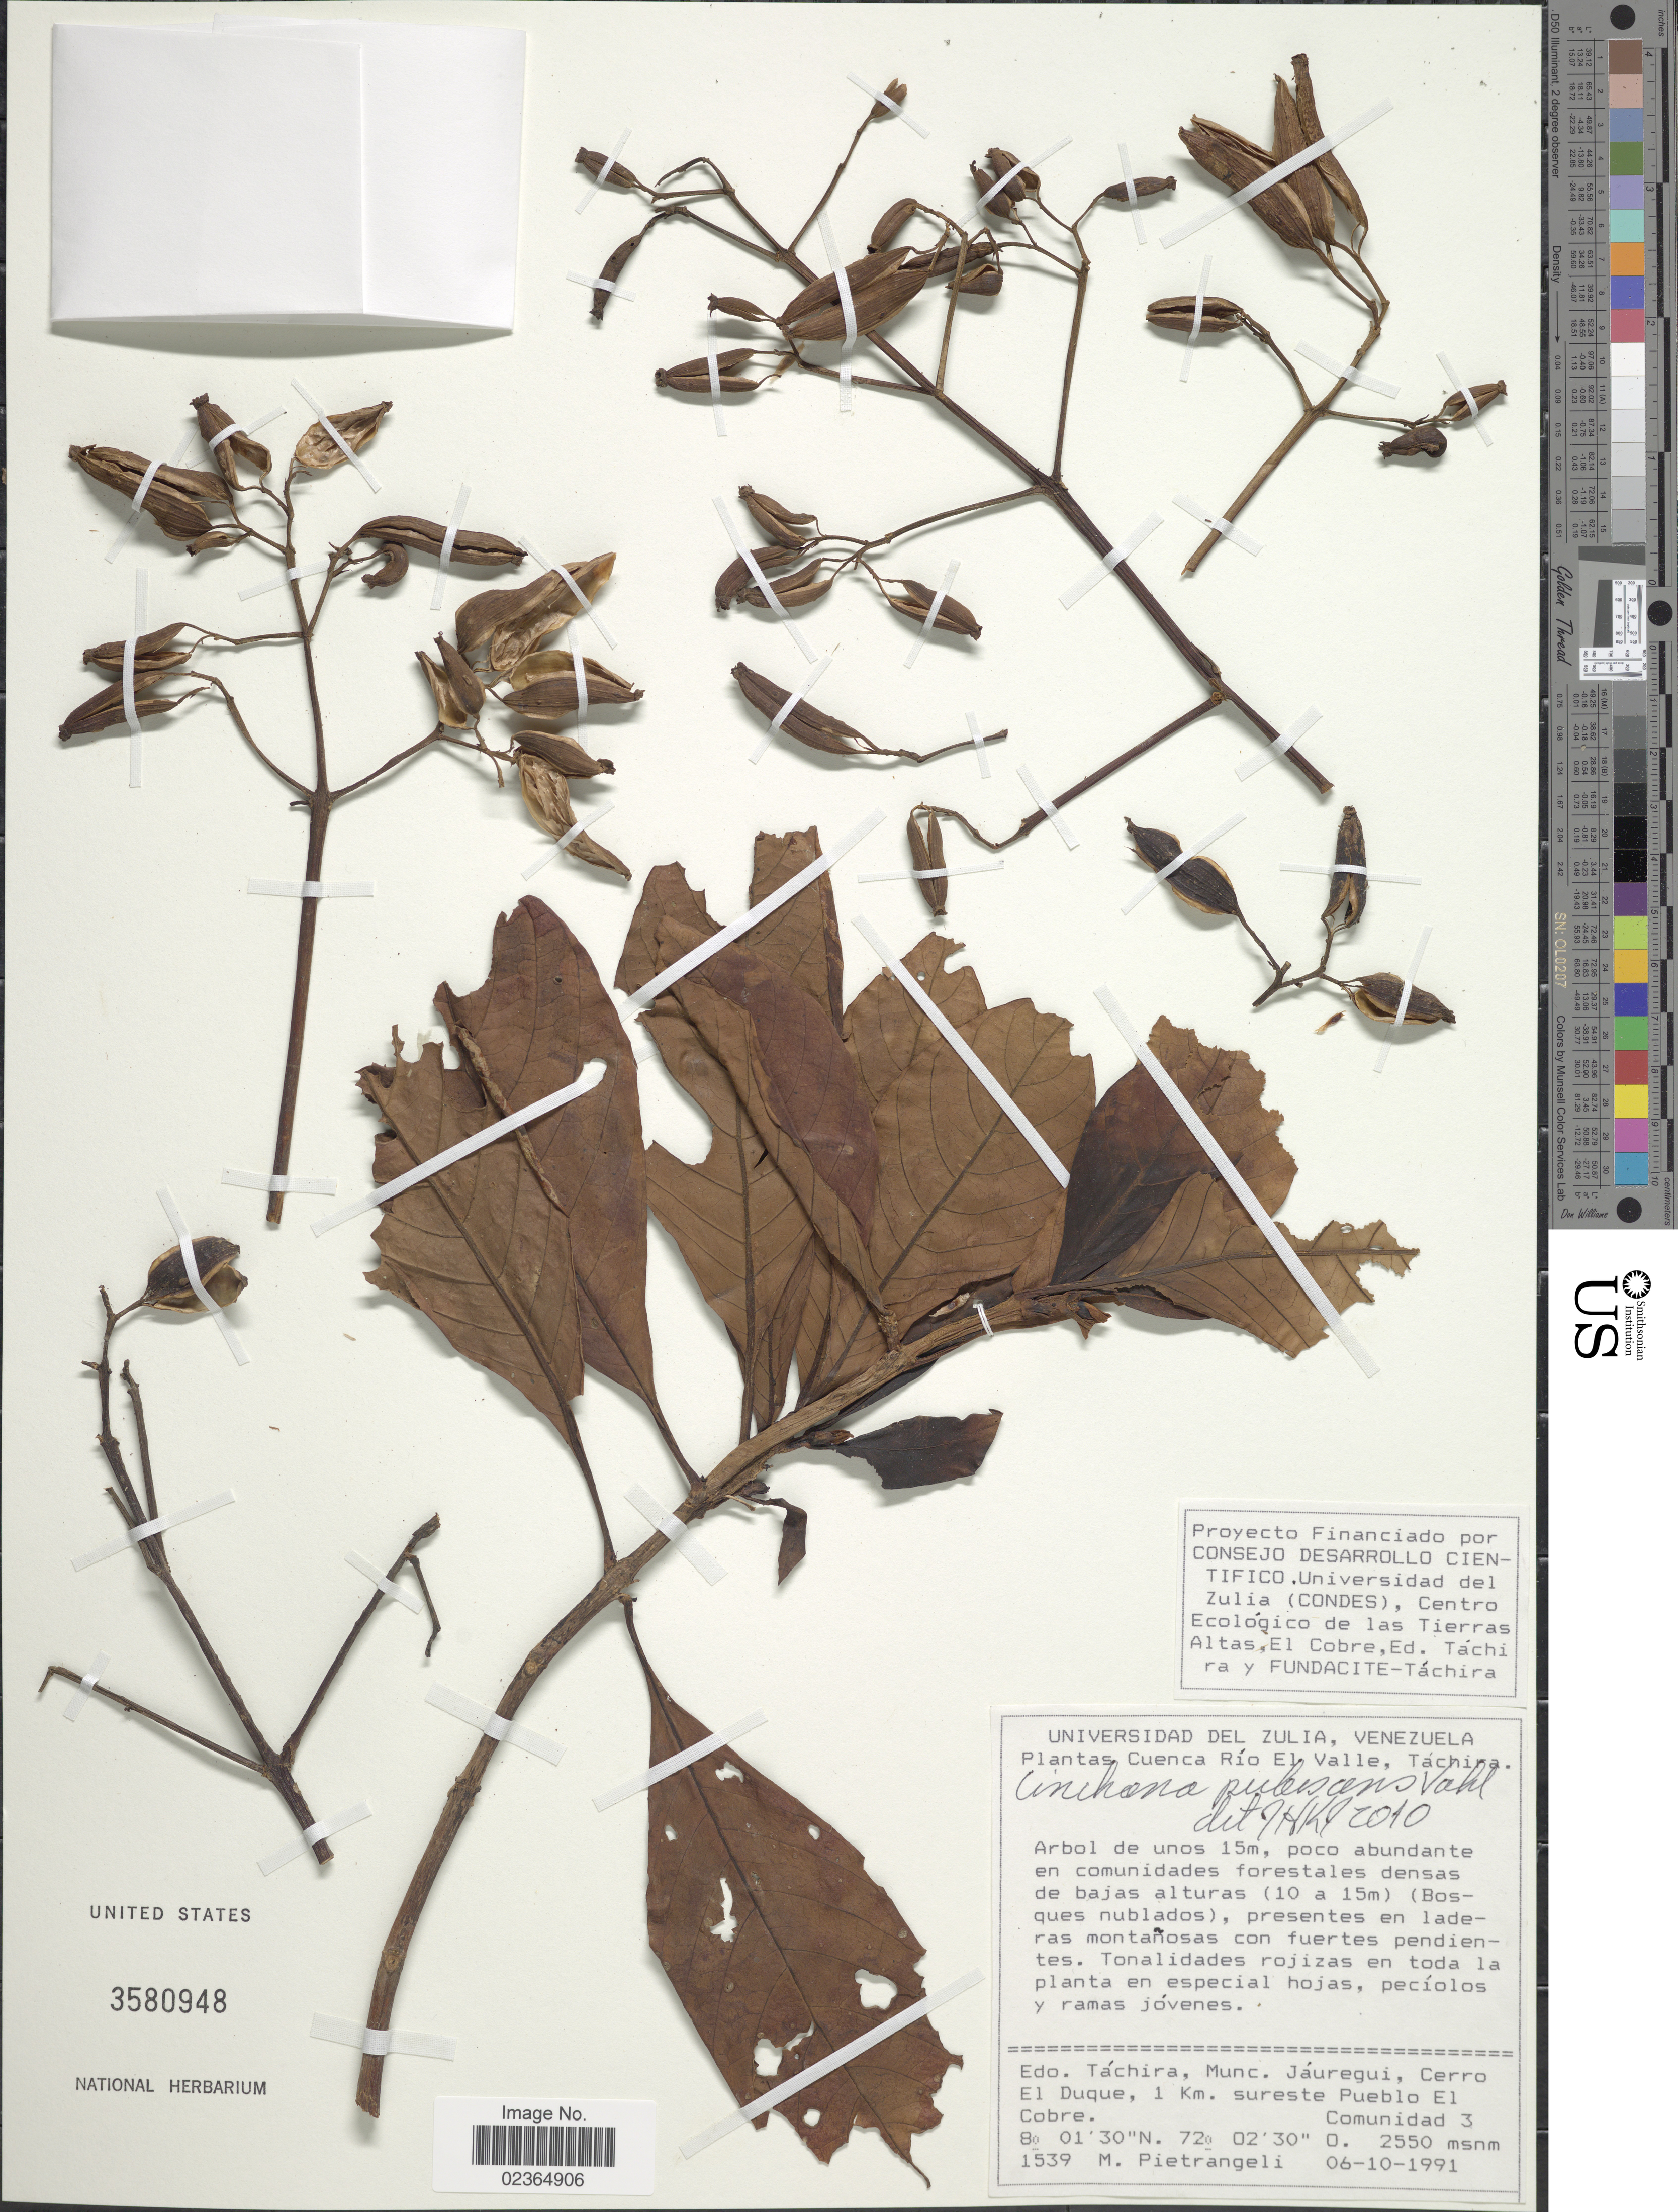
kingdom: Plantae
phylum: Tracheophyta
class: Magnoliopsida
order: Gentianales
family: Rubiaceae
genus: Cinchona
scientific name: Cinchona pubescens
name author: Vahl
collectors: M. Pietrangeli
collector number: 1539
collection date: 1991-10-06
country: Venezuela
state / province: Tachira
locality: Cuenca Río El Valle. Munc. Jáuregui, Cerro El Duque, 1 Km. sureste Pueblo El Cobre. Comunidad 3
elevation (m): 2550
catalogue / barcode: US 3580948